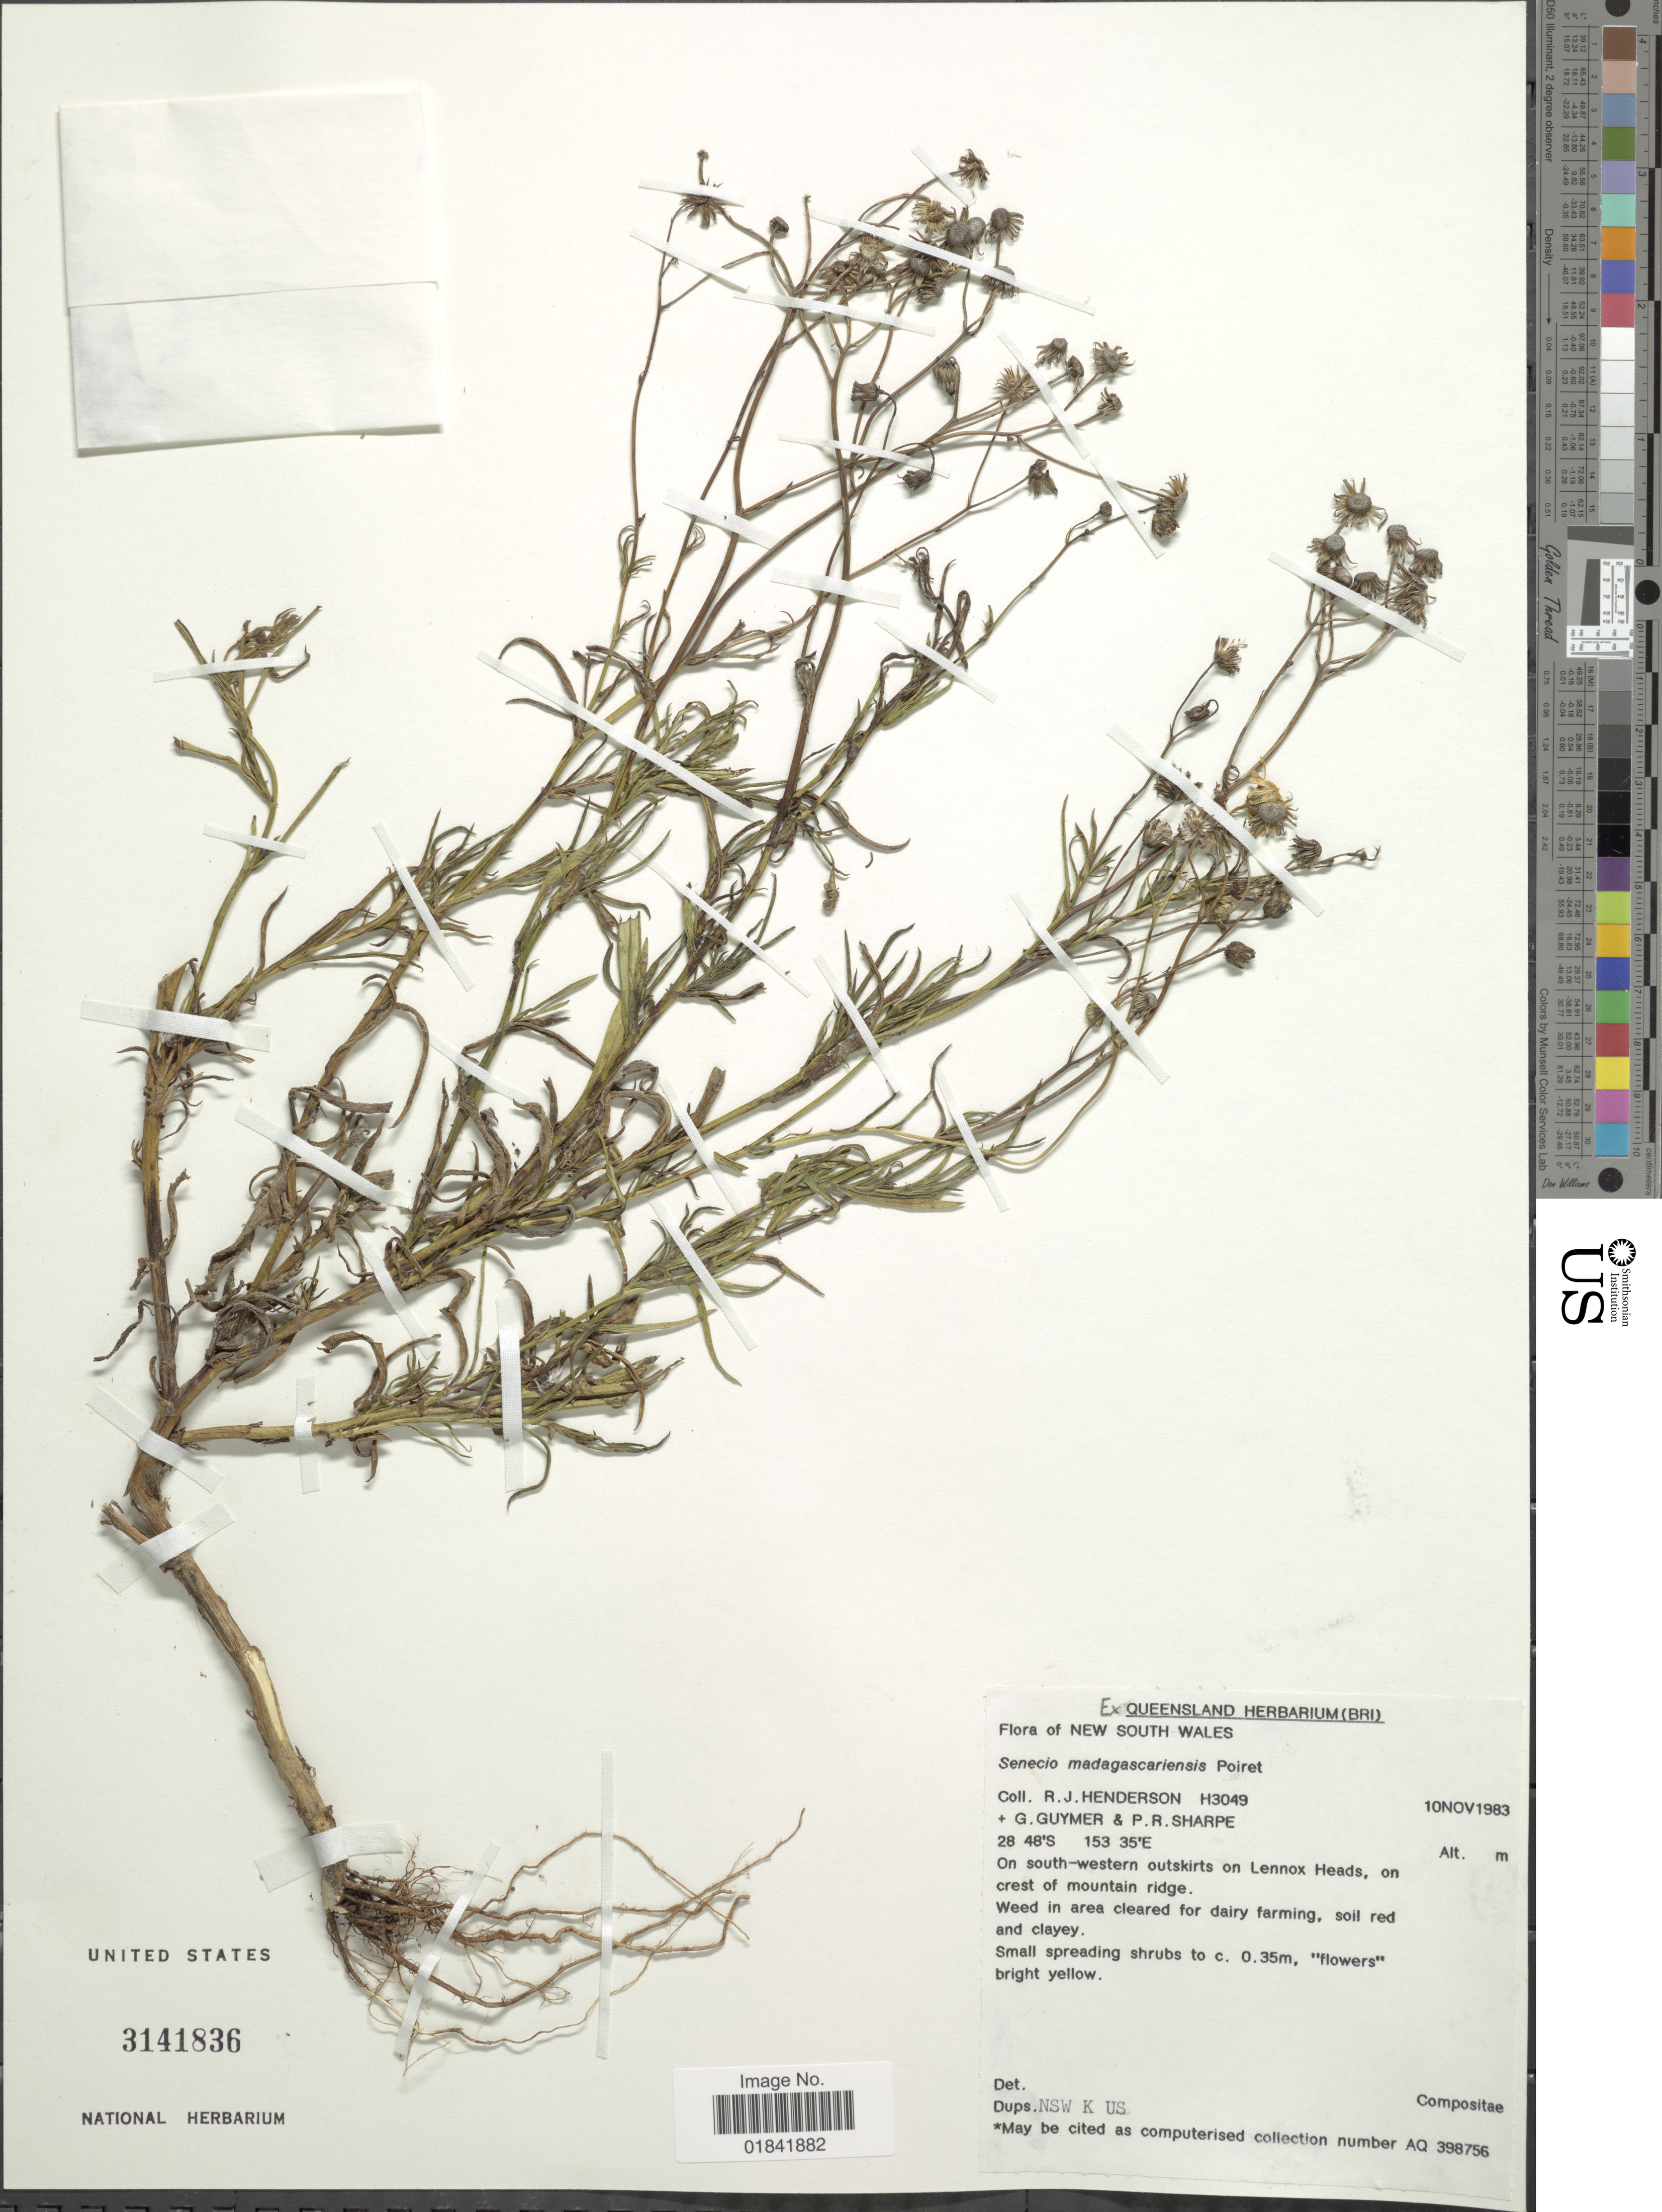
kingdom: Plantae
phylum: Tracheophyta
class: Magnoliopsida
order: Asterales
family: Asteraceae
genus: Senecio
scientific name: Senecio madagascariensis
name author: Poir.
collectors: R. J. F. Henderson, G. P. Guymer & P. Sharpe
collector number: H3049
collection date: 1983-11-10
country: Australia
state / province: New South Wales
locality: On South-western outskirts on Lennox Heads, on crest of mountain ridge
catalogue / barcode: US 3141836